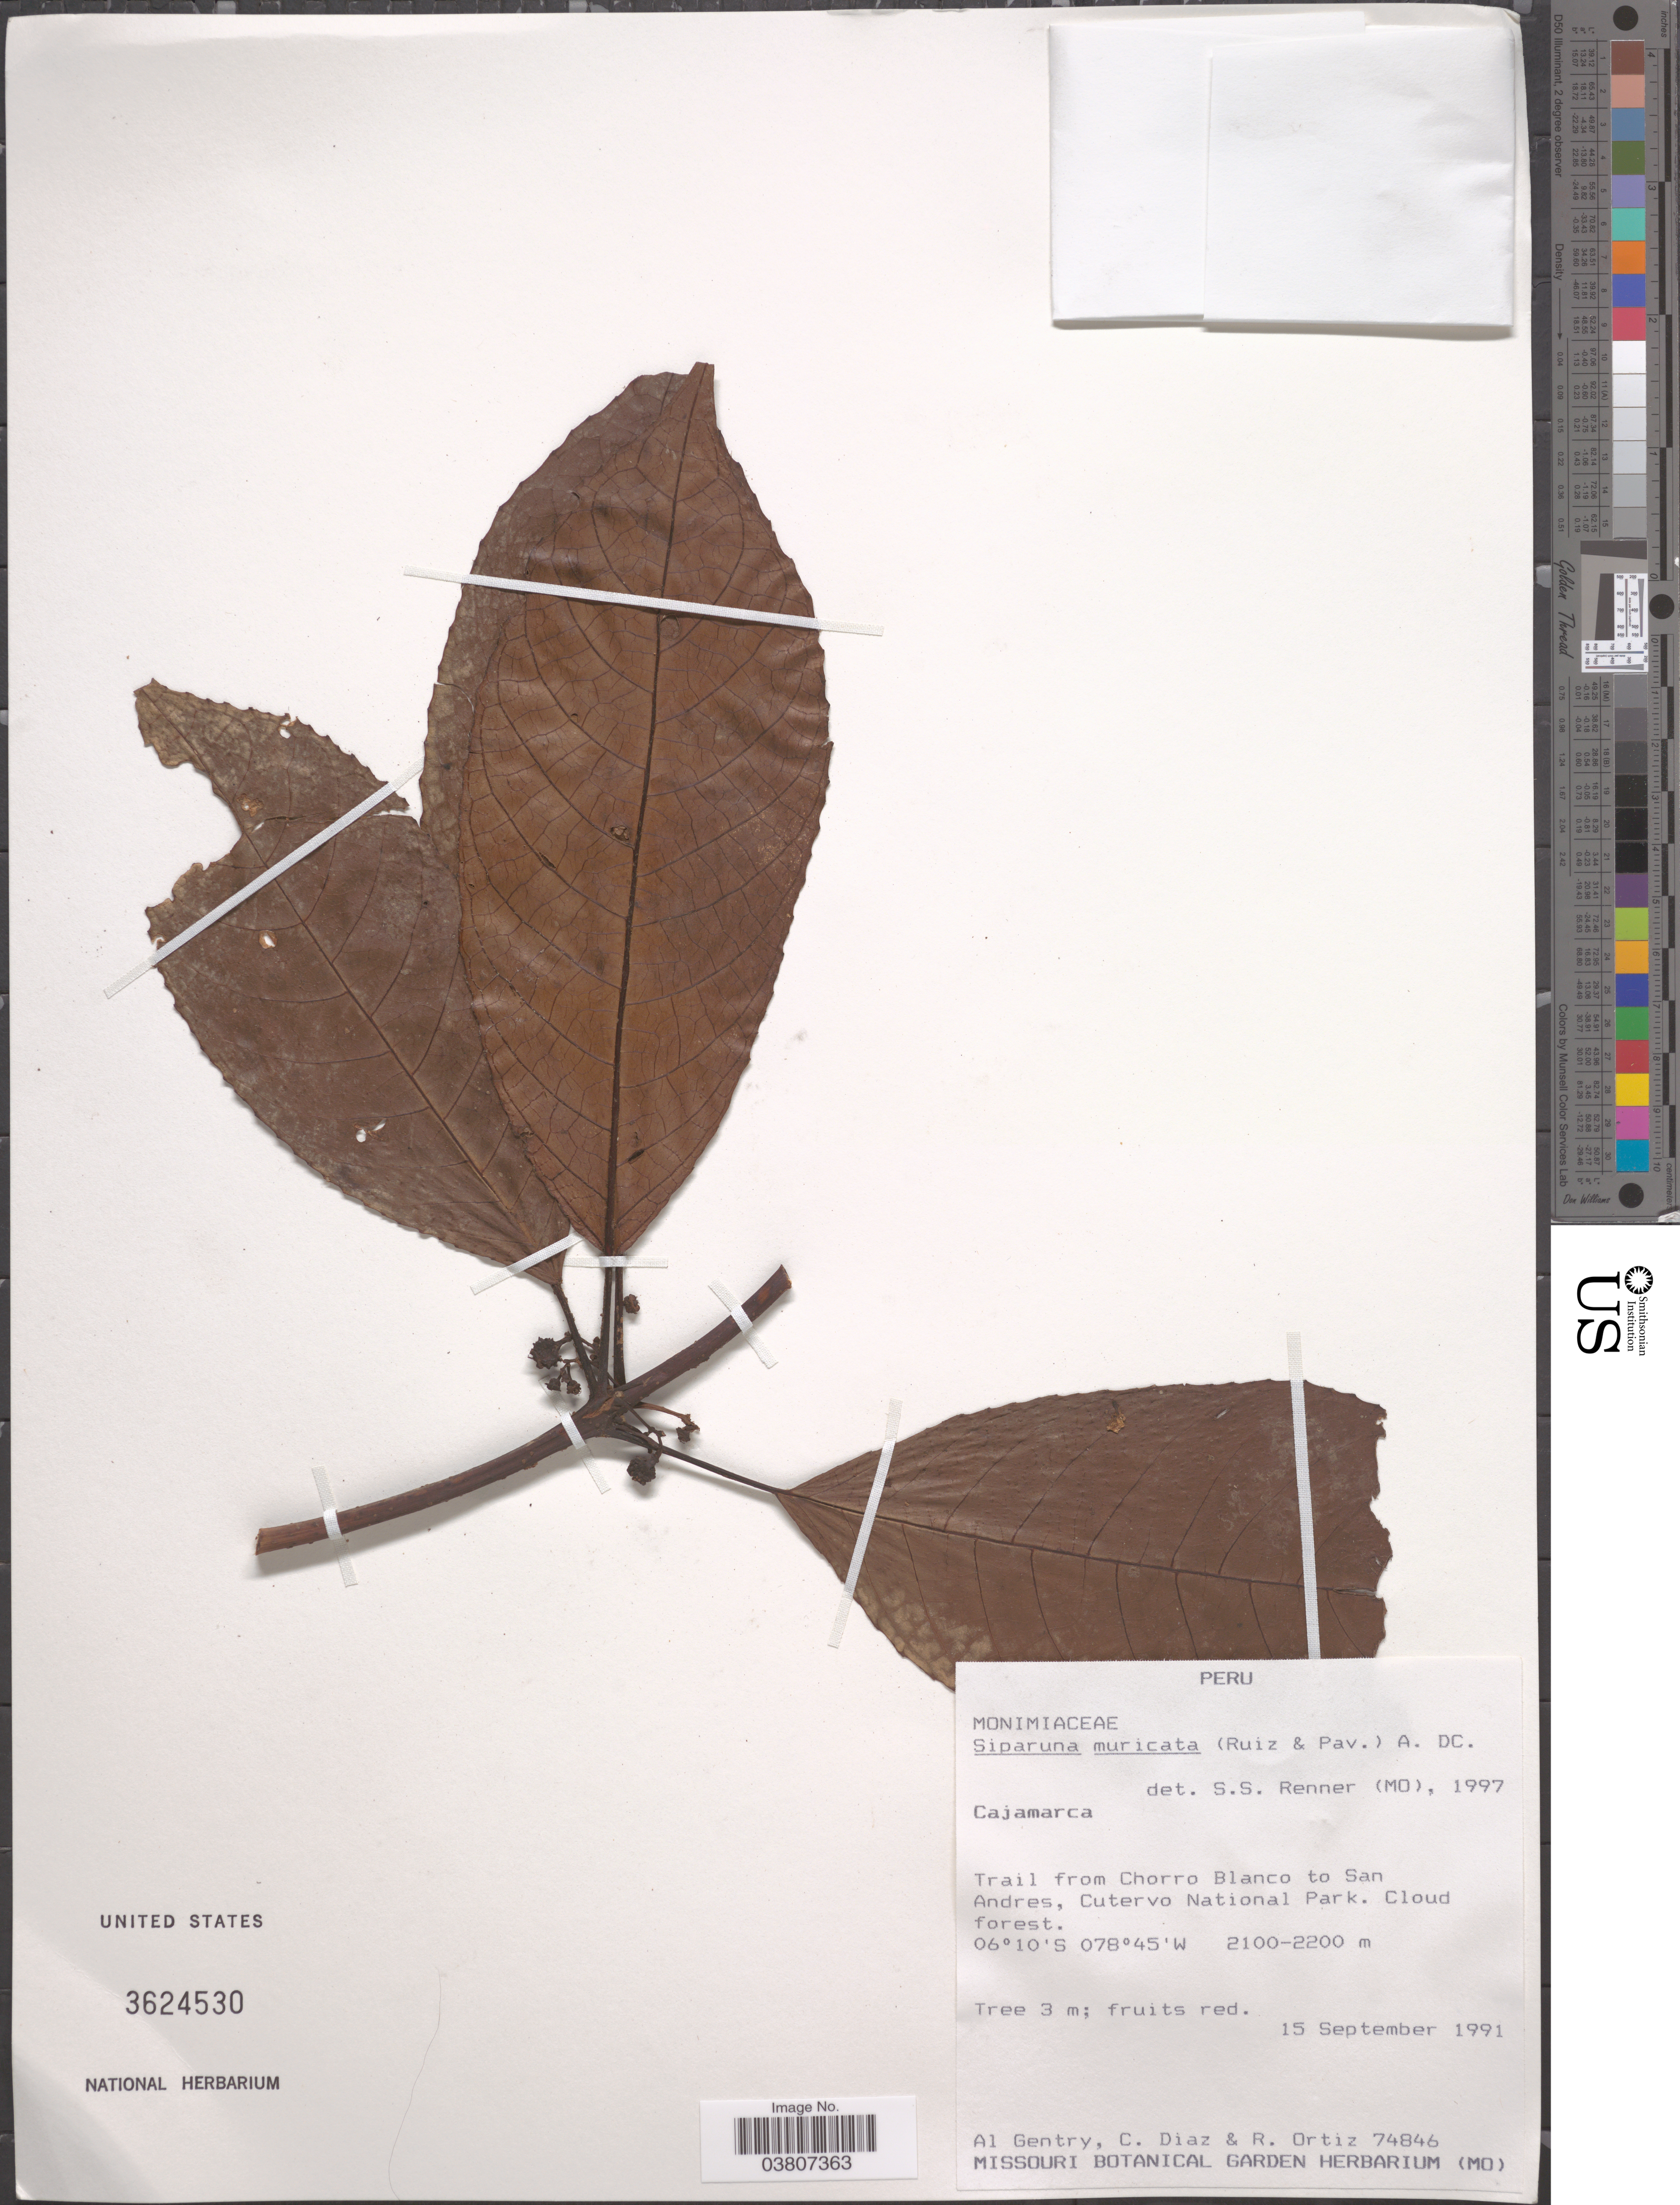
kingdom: Plantae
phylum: Tracheophyta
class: Magnoliopsida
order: Laurales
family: Siparunaceae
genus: Siparuna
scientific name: Siparuna muricata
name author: (Ruiz & Pav.) A. DC.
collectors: A. H. Gentry, C. Díaz & R. Ortiz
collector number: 74846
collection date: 1991-09-15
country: Peru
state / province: Cajamarca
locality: Trail from Chorro Blanco to San Andres, Cutervo National Park.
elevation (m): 2100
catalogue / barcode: US 3624530